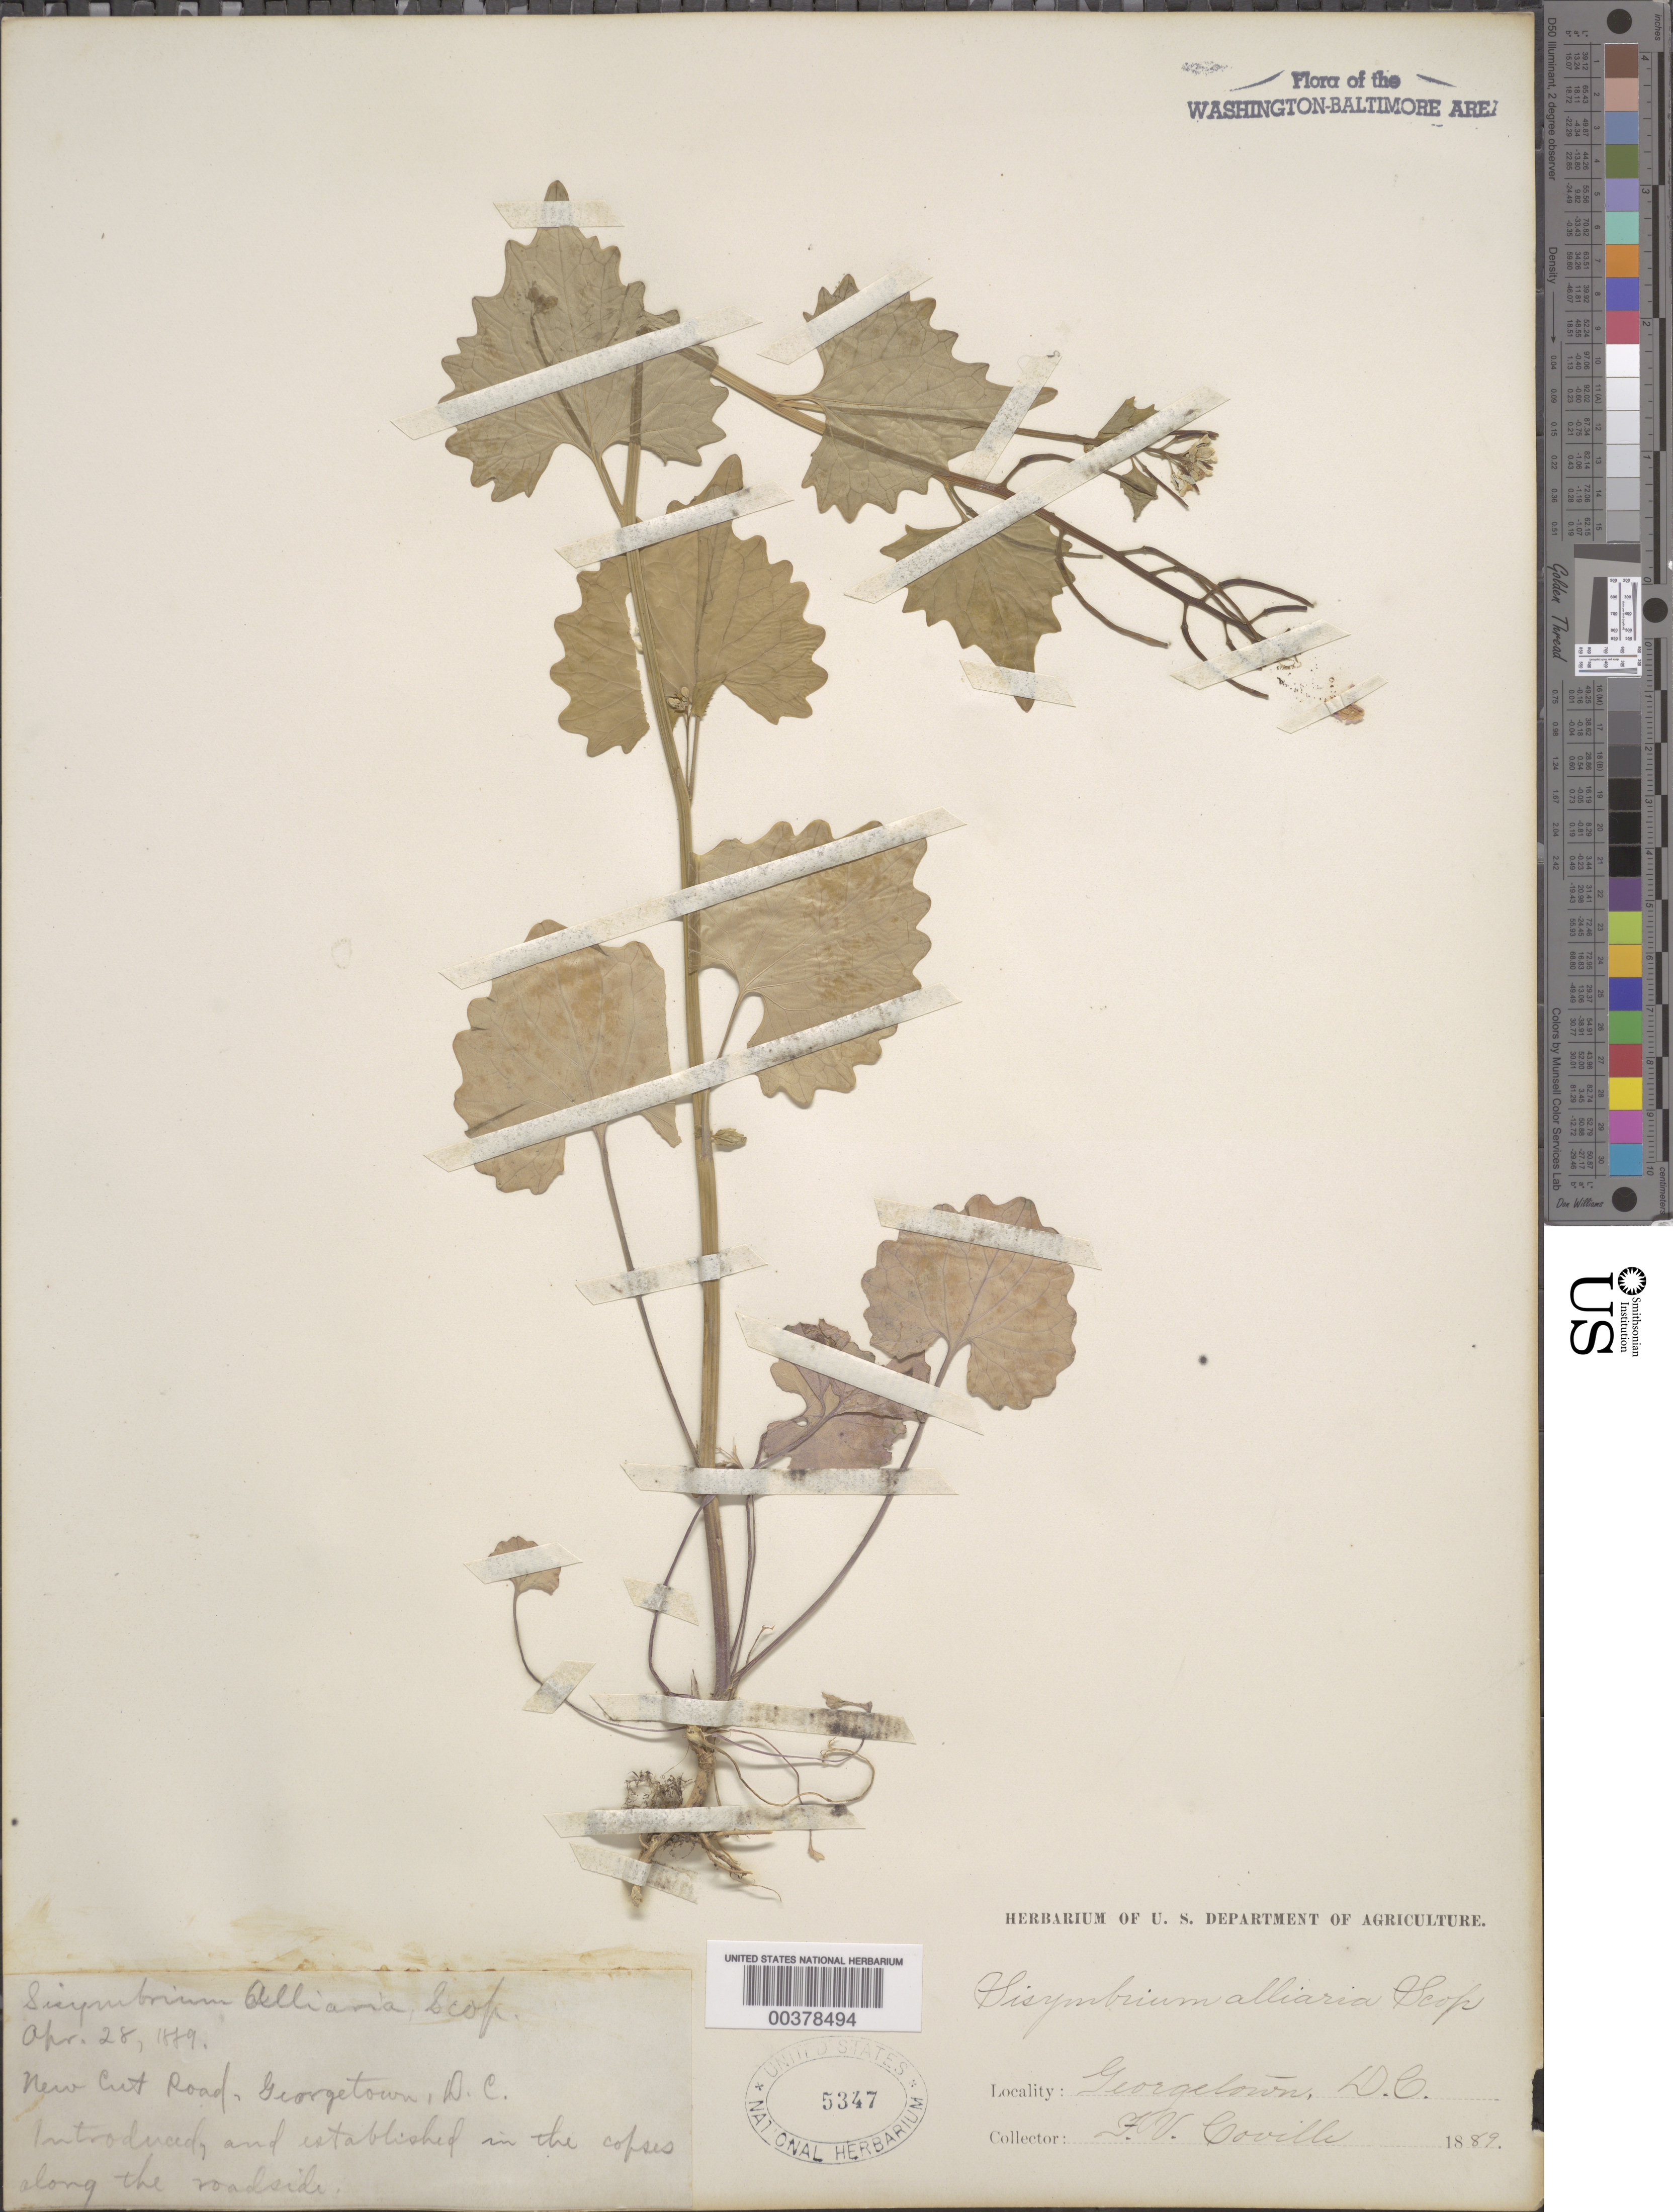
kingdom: Plantae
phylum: Tracheophyta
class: Magnoliopsida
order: Brassicales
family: Brassicaceae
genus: Alliaria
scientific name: Alliaria petiolata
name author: (M. Bieb.) Cavara & Grande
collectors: F. V. Coville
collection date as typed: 28 Apr 1889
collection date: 1889-04-28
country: United States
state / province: District of Columbia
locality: New Cut Rd., Georgetown Glover Archbold Park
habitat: Established in the copses along the roadside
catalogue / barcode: US 5347